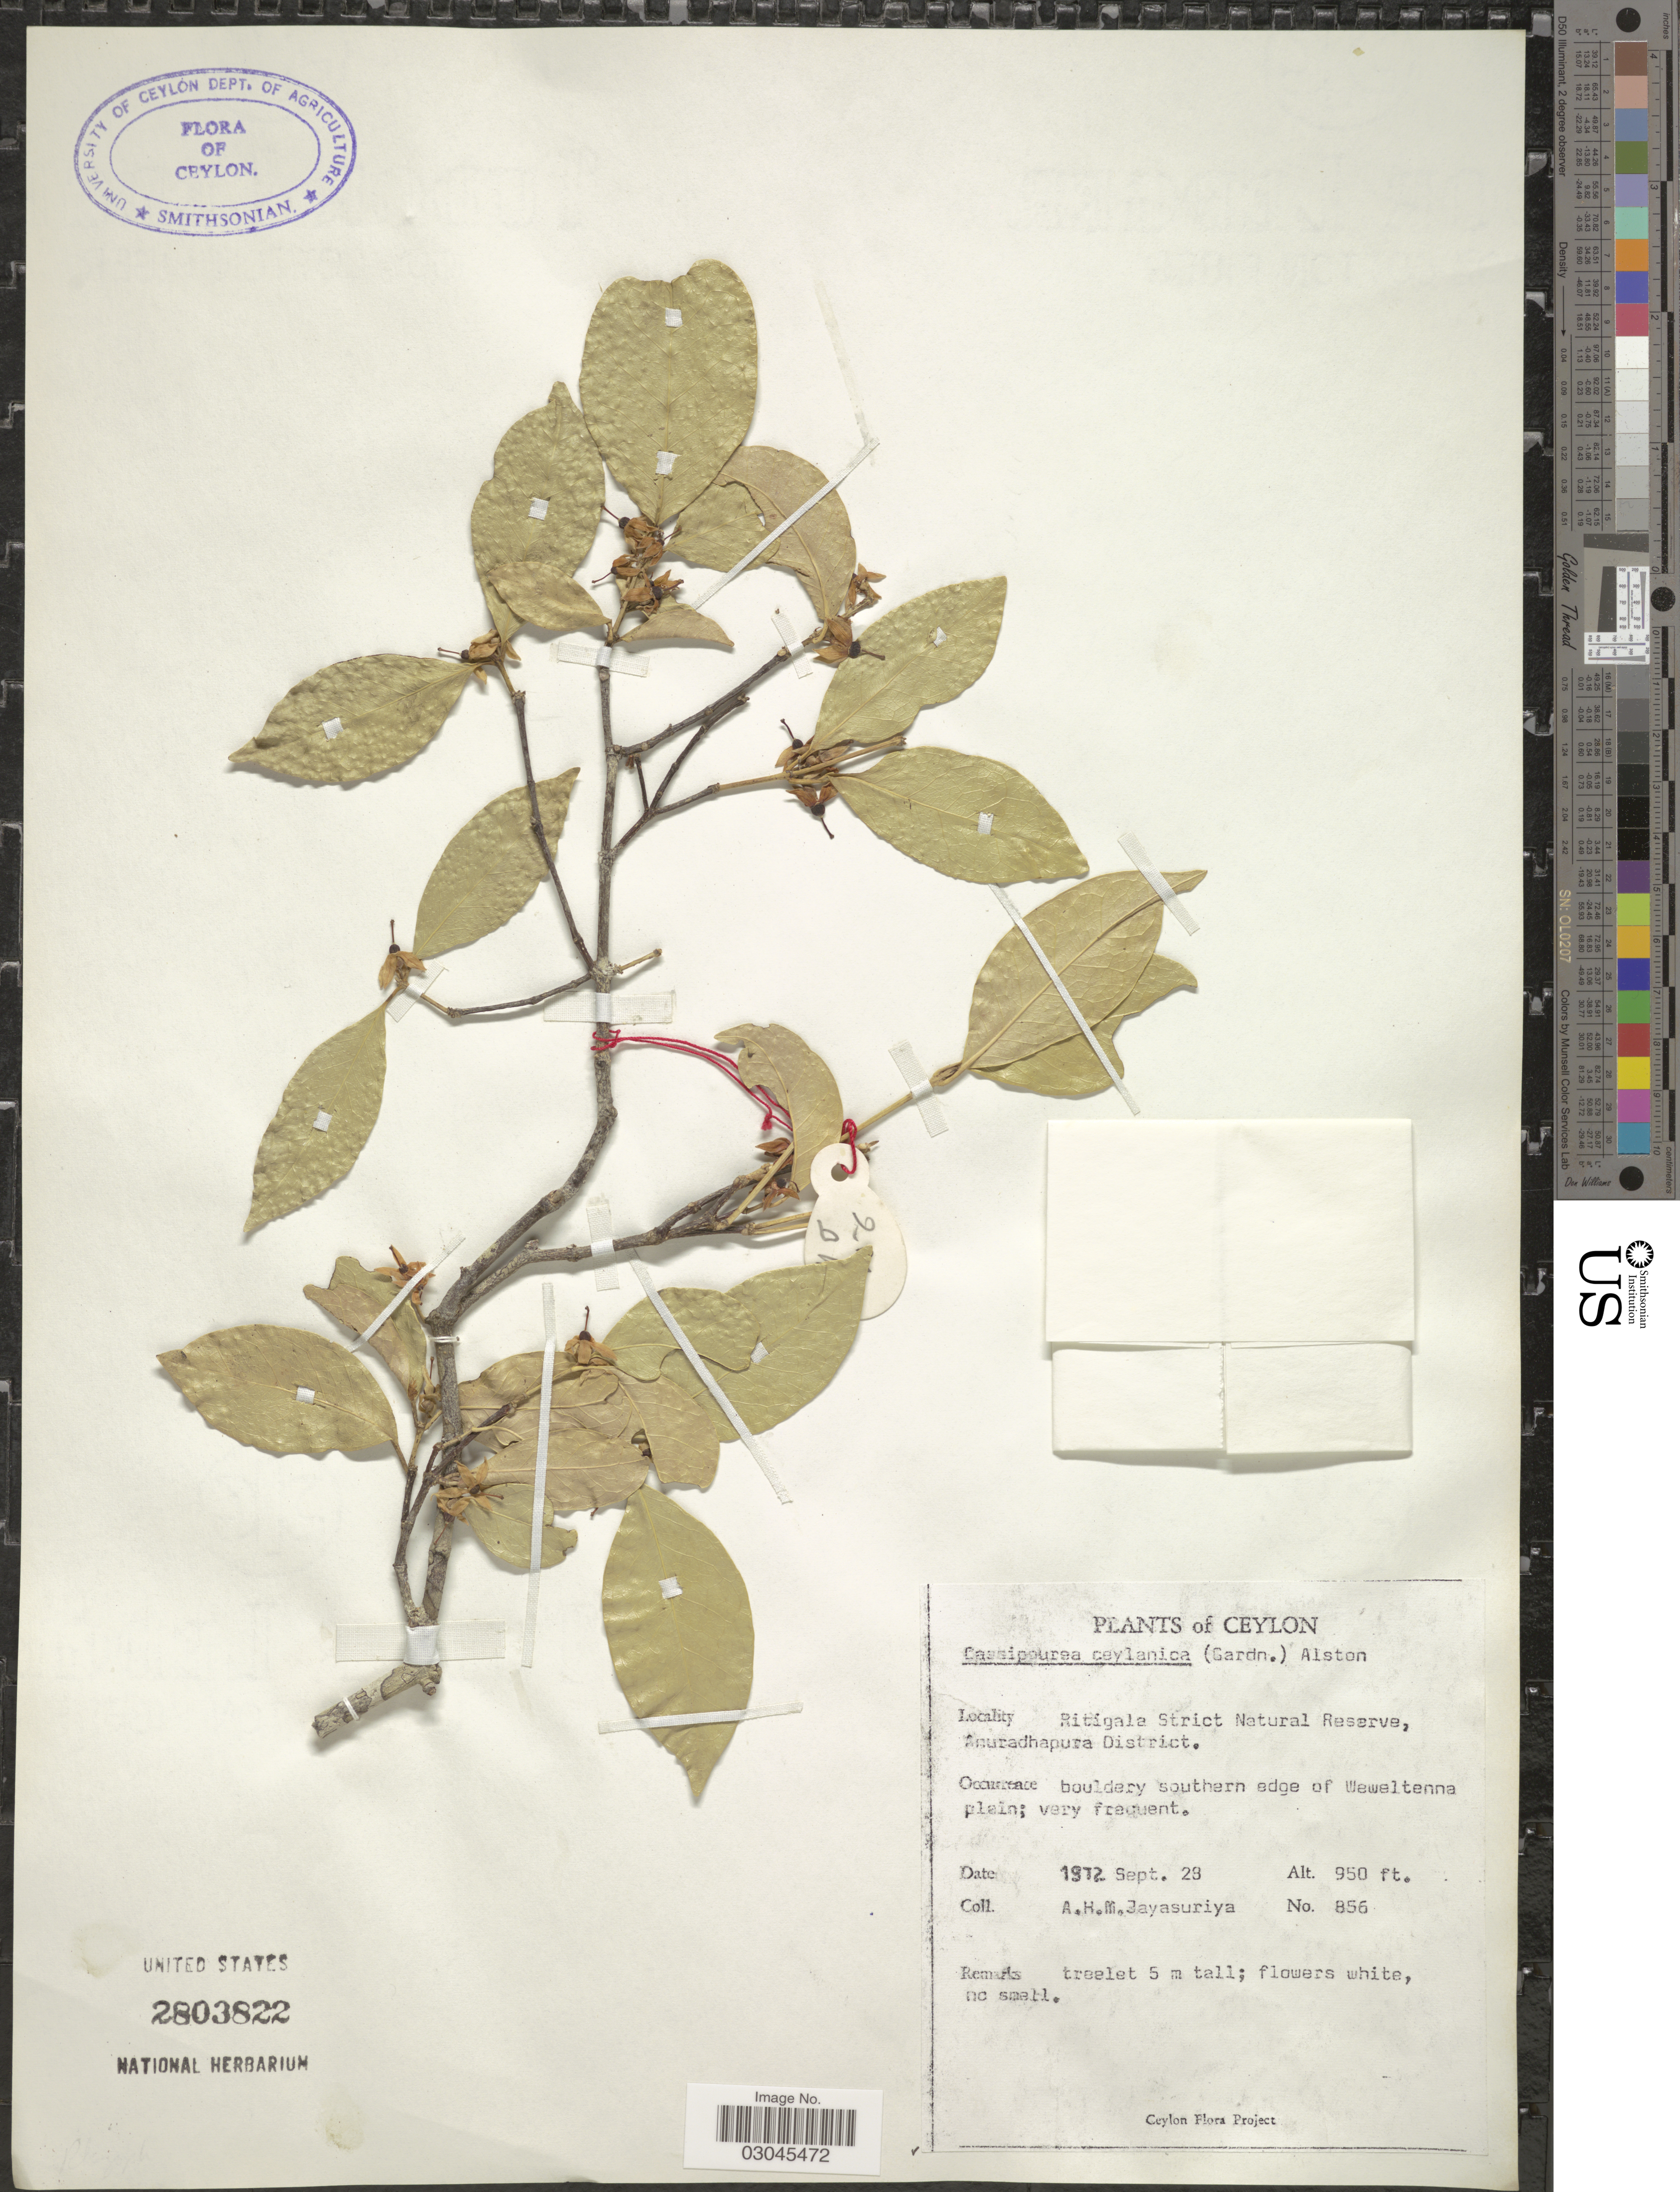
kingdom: Plantae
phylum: Tracheophyta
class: Magnoliopsida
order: Malpighiales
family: Rhizophoraceae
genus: Cassipourea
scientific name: Cassipourea ceylanica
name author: (Gardner) Alston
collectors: A. H. Jayasuriya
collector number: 856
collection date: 1972-09-28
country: Sri Lanka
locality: Ceylon. Ritigala Strict Natural Reserve, Anuradhapura District. Bouldery southern edge of Weweltenna plain.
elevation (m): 290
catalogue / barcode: US 2803822